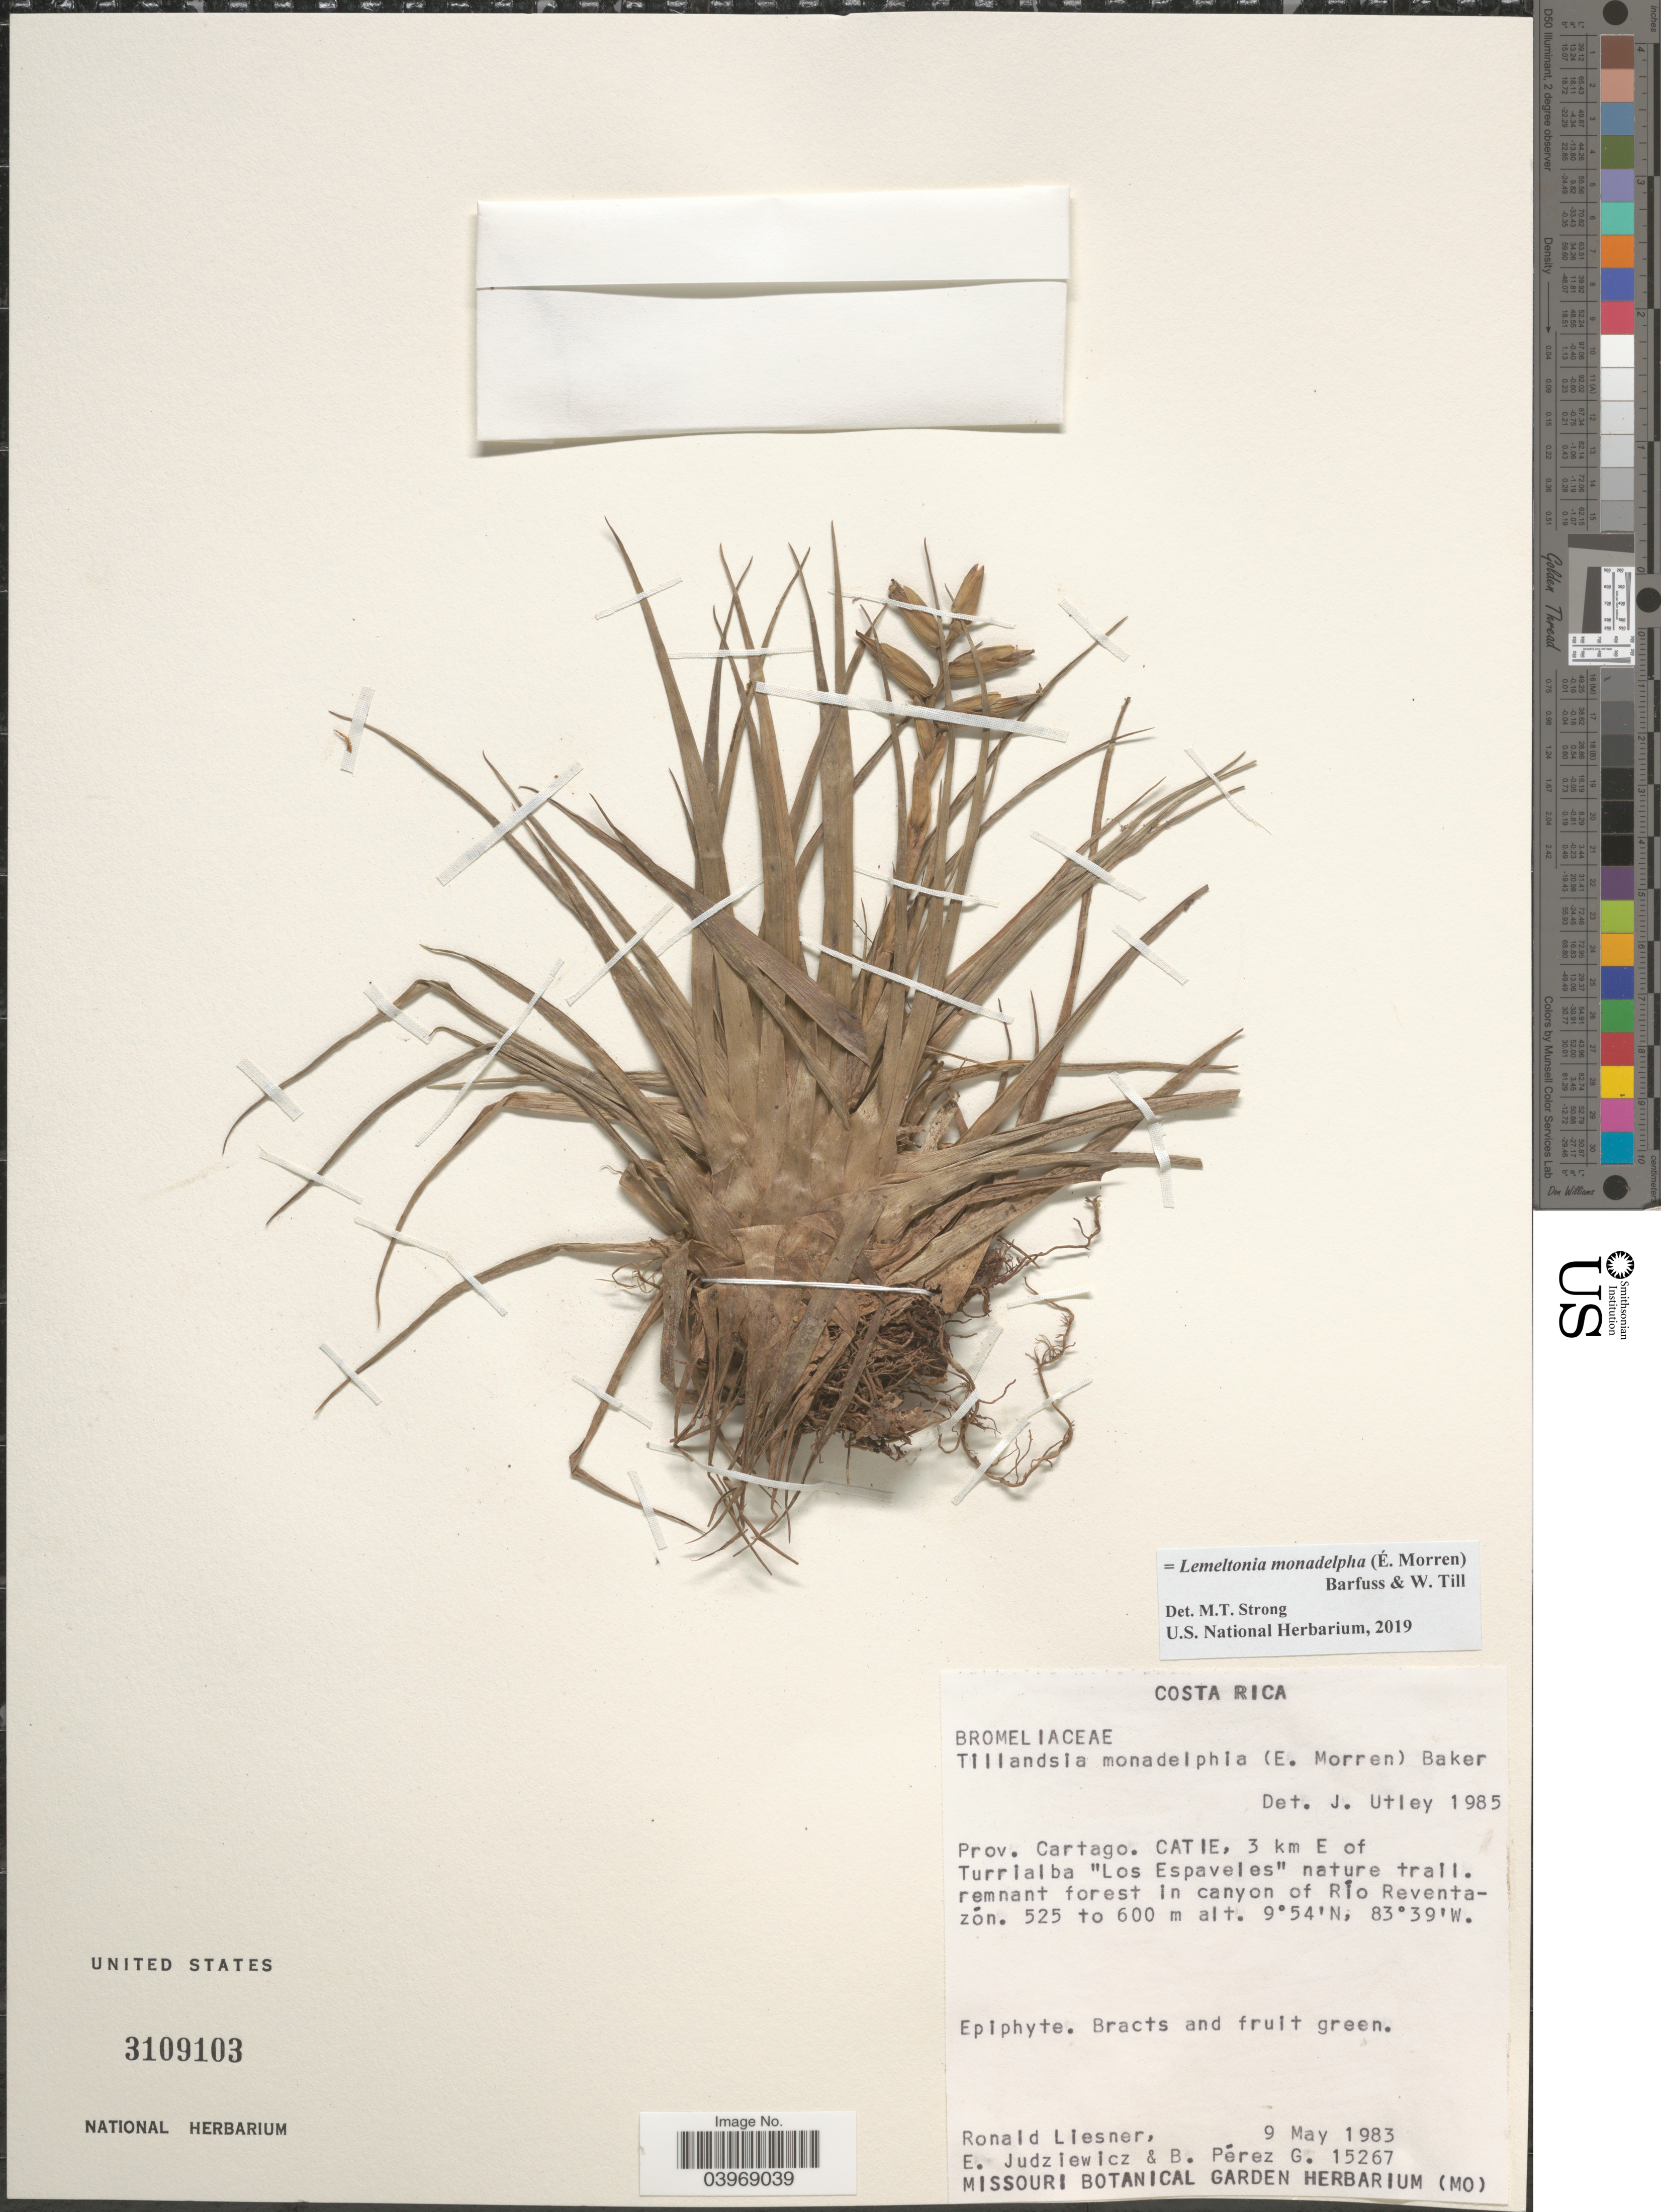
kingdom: Plantae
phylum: Tracheophyta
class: Liliopsida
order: Poales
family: Bromeliaceae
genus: Lemeltonia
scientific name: Lemeltonia monadelpha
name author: (É. Morren) Barfuss & W. Till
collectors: R. L. Liesner, E. Judziewicz & B. Perez G.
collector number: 15267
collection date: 1983-05-09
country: Costa Rica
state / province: Cartago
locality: Catie, 3 km E of Turrialba "Los Espaveles" nature trail. In canyon of Río Reventazón.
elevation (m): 525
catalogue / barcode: US 3109103